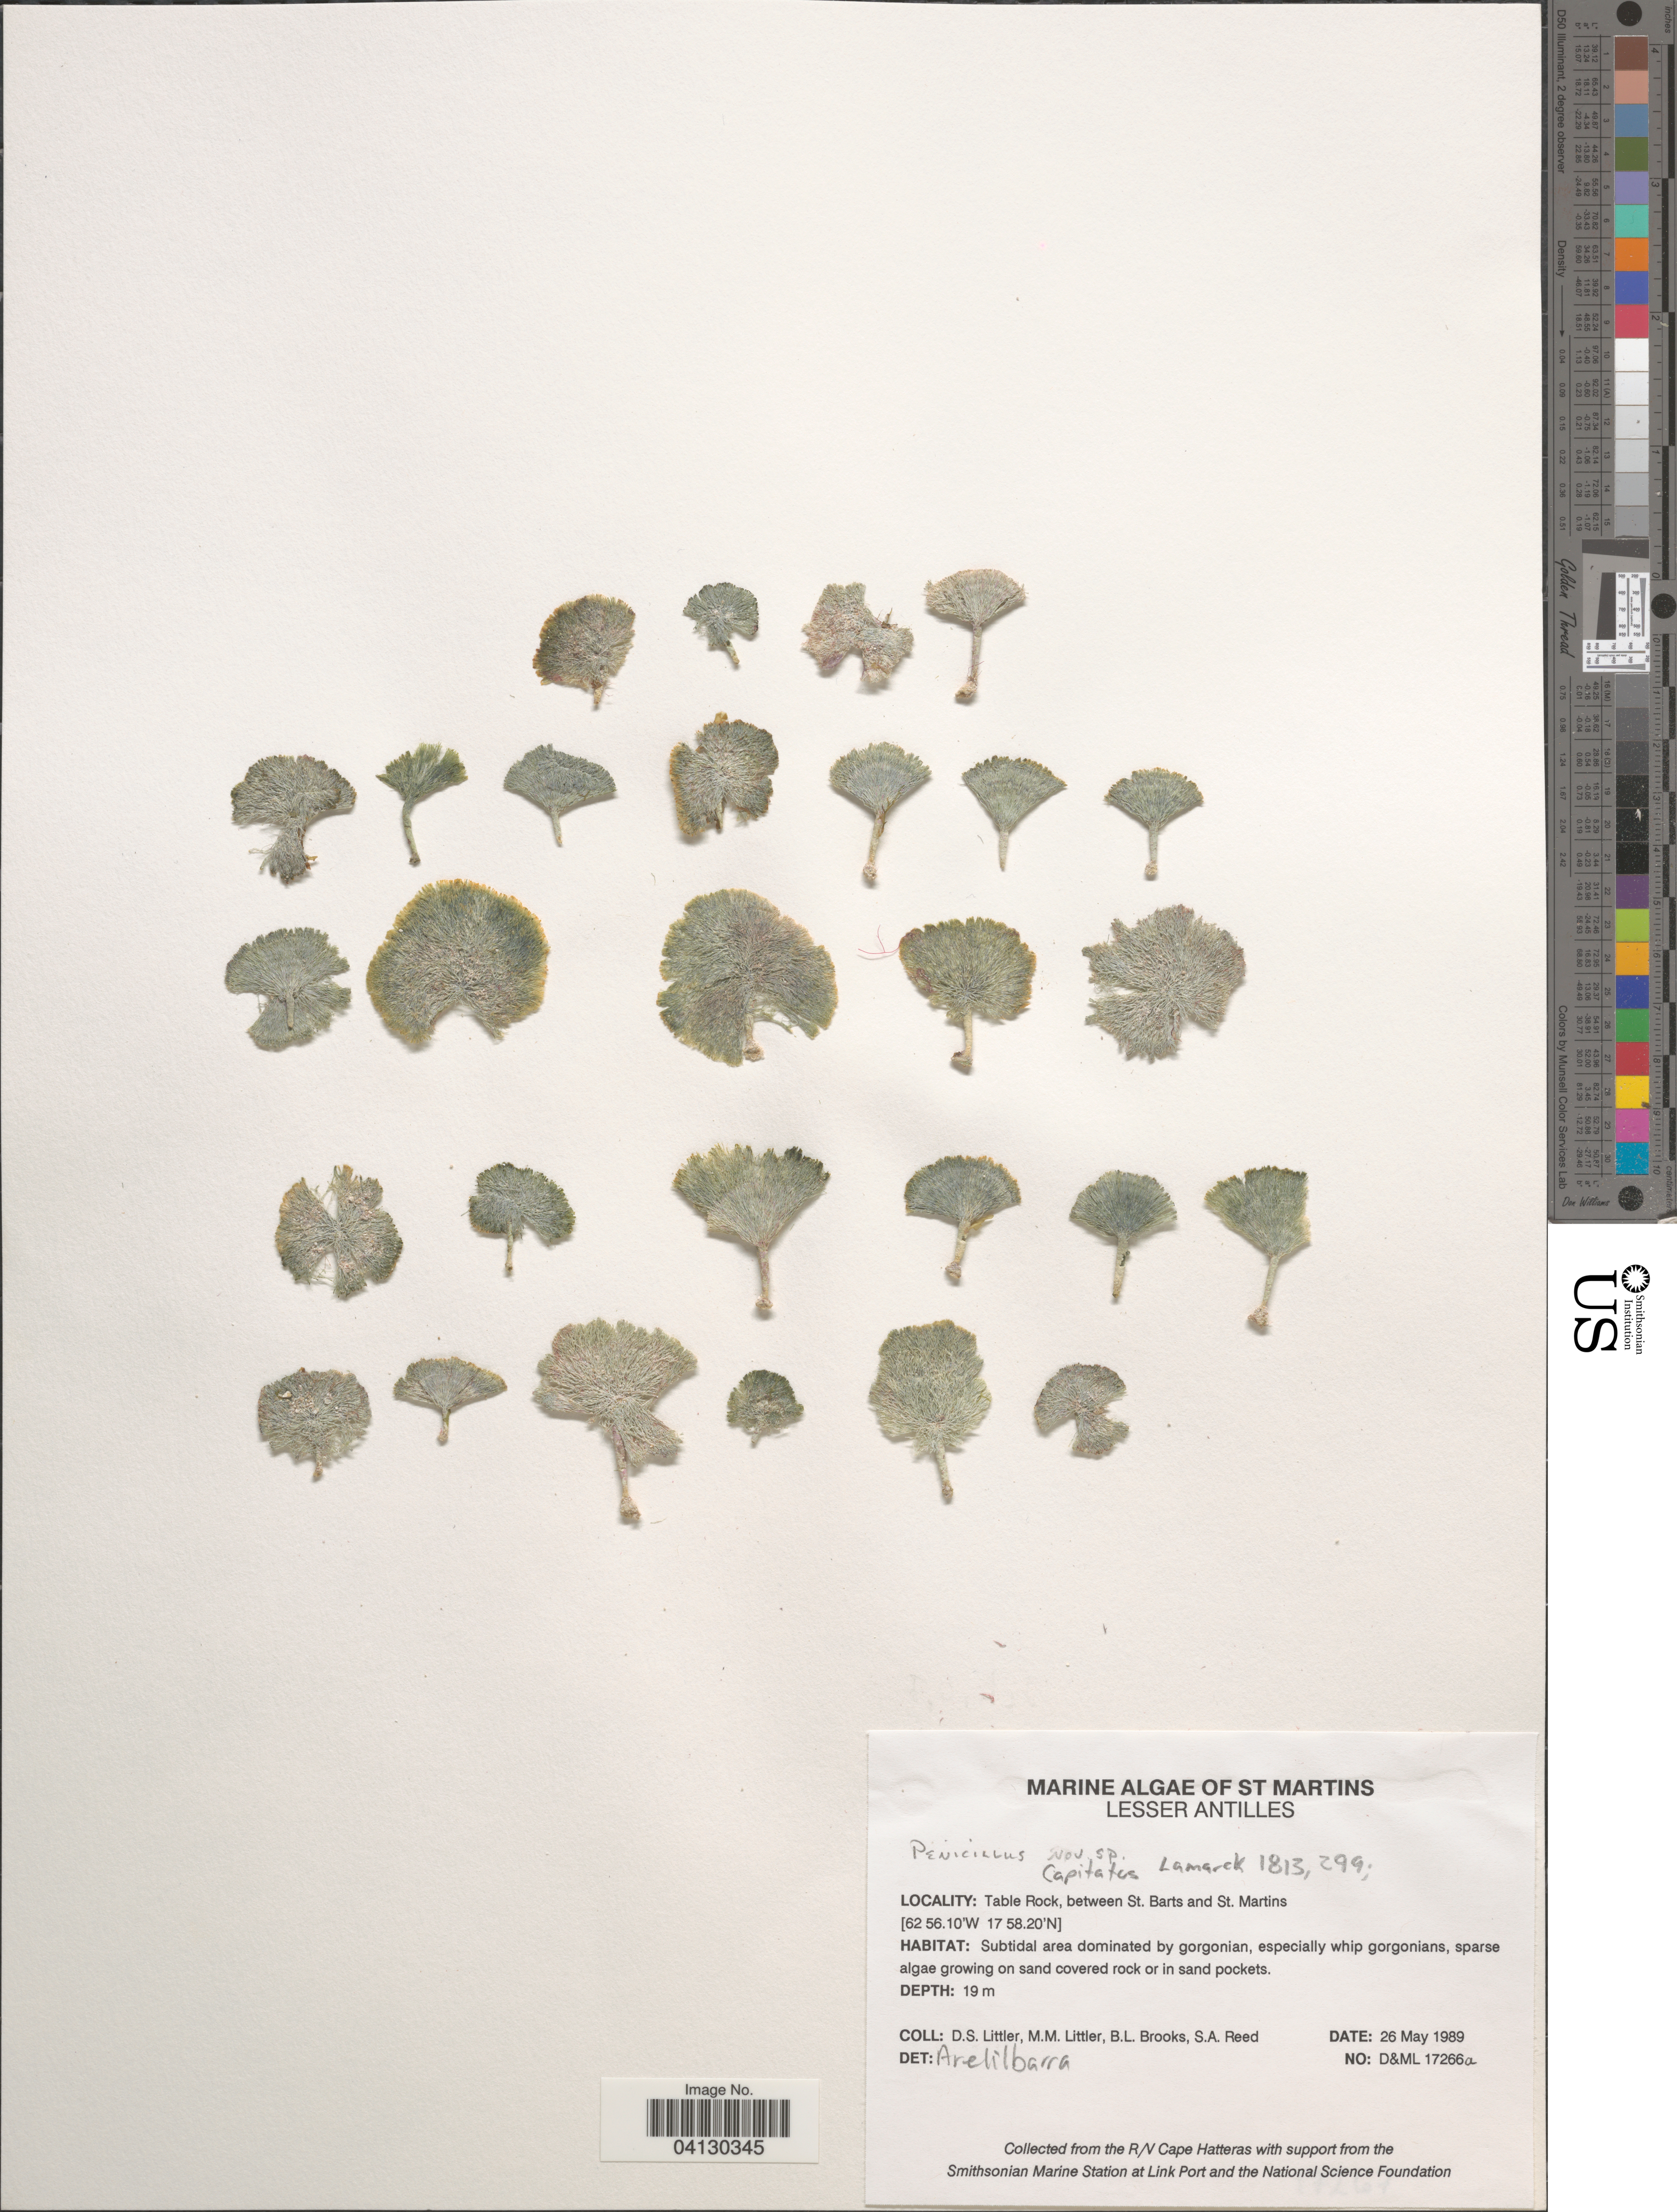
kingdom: Plantae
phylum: Chlorophyta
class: Ulvophyceae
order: Bryopsidales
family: Udoteaceae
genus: Penicillus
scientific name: Penicillus capitatus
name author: Lam.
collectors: D. S. Littler, B. Brooks & S. Reed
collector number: D&ML17266a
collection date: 1989-05-26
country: Sint Maartin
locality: St Martins. Lesser Antilles. Table Rock, between St. Barts and St. Martins.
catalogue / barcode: US 328970